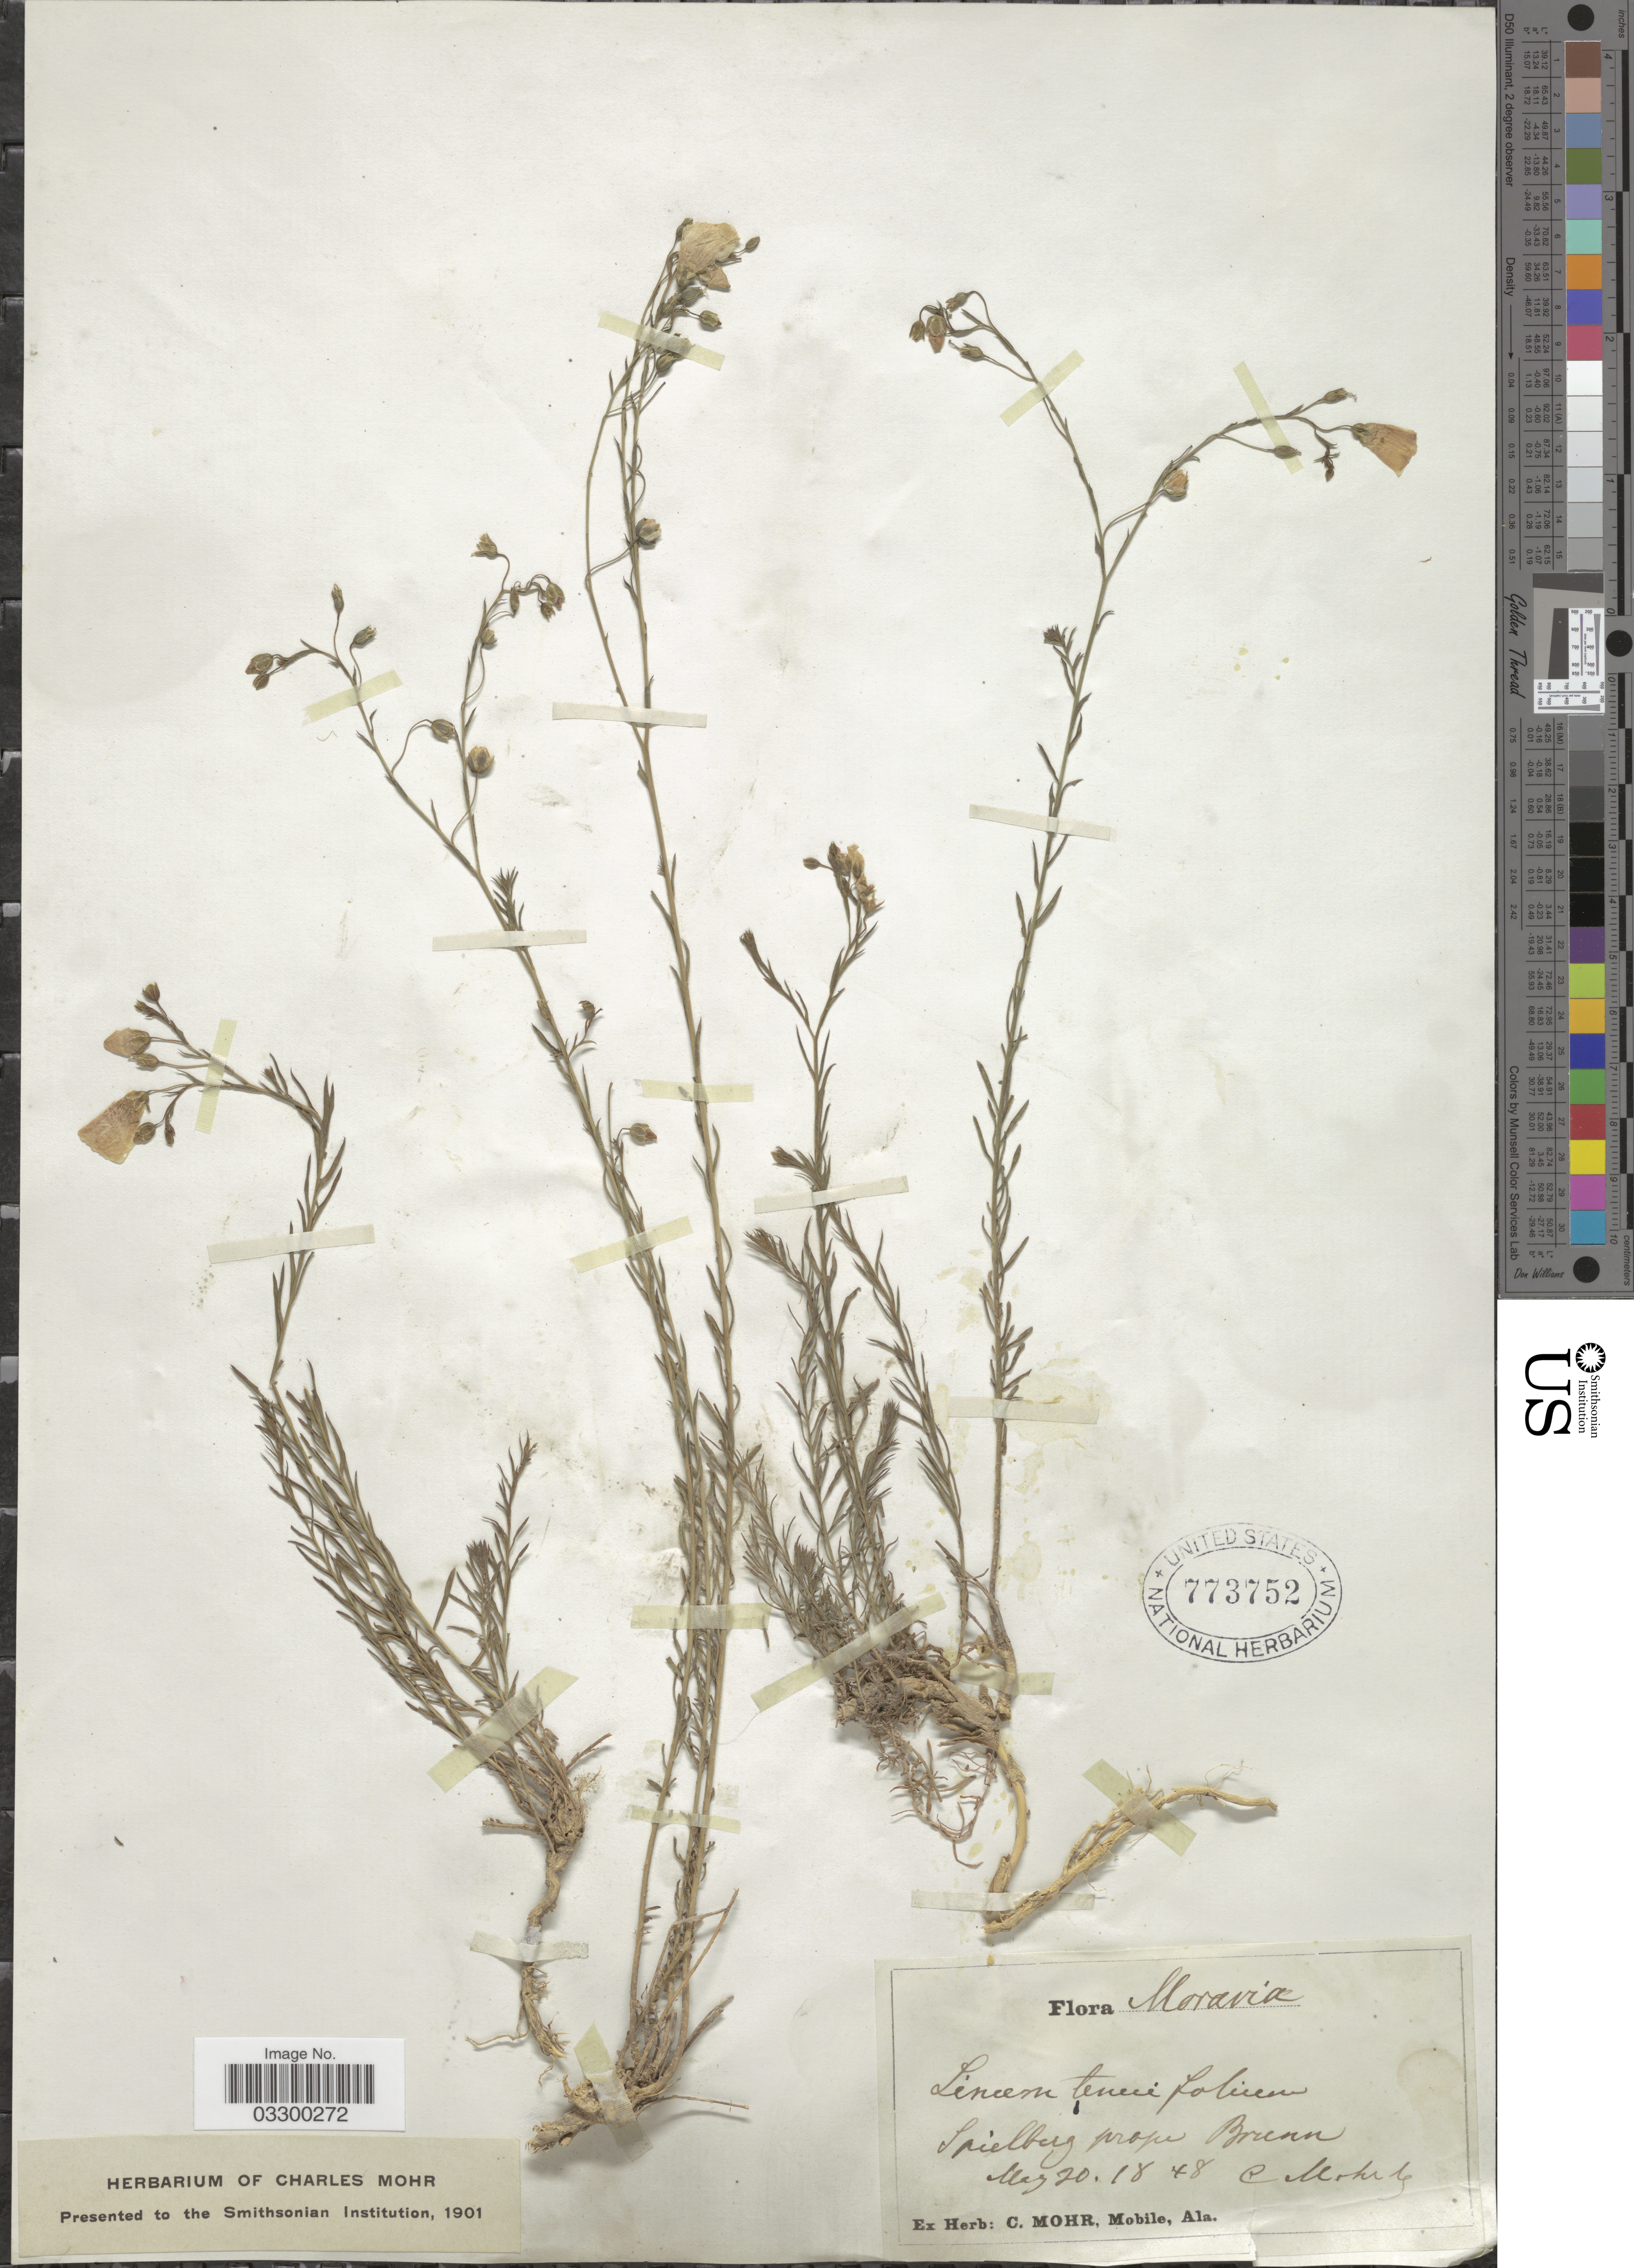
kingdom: Plantae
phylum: Tracheophyta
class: Magnoliopsida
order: Malpighiales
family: Linaceae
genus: Linum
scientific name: Linum tenuifolium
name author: L.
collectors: Mohr, C. T. (herbarium)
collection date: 1848-05-20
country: Czechia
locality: Moravia. Spielberg prope Brunn.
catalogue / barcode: US 773752